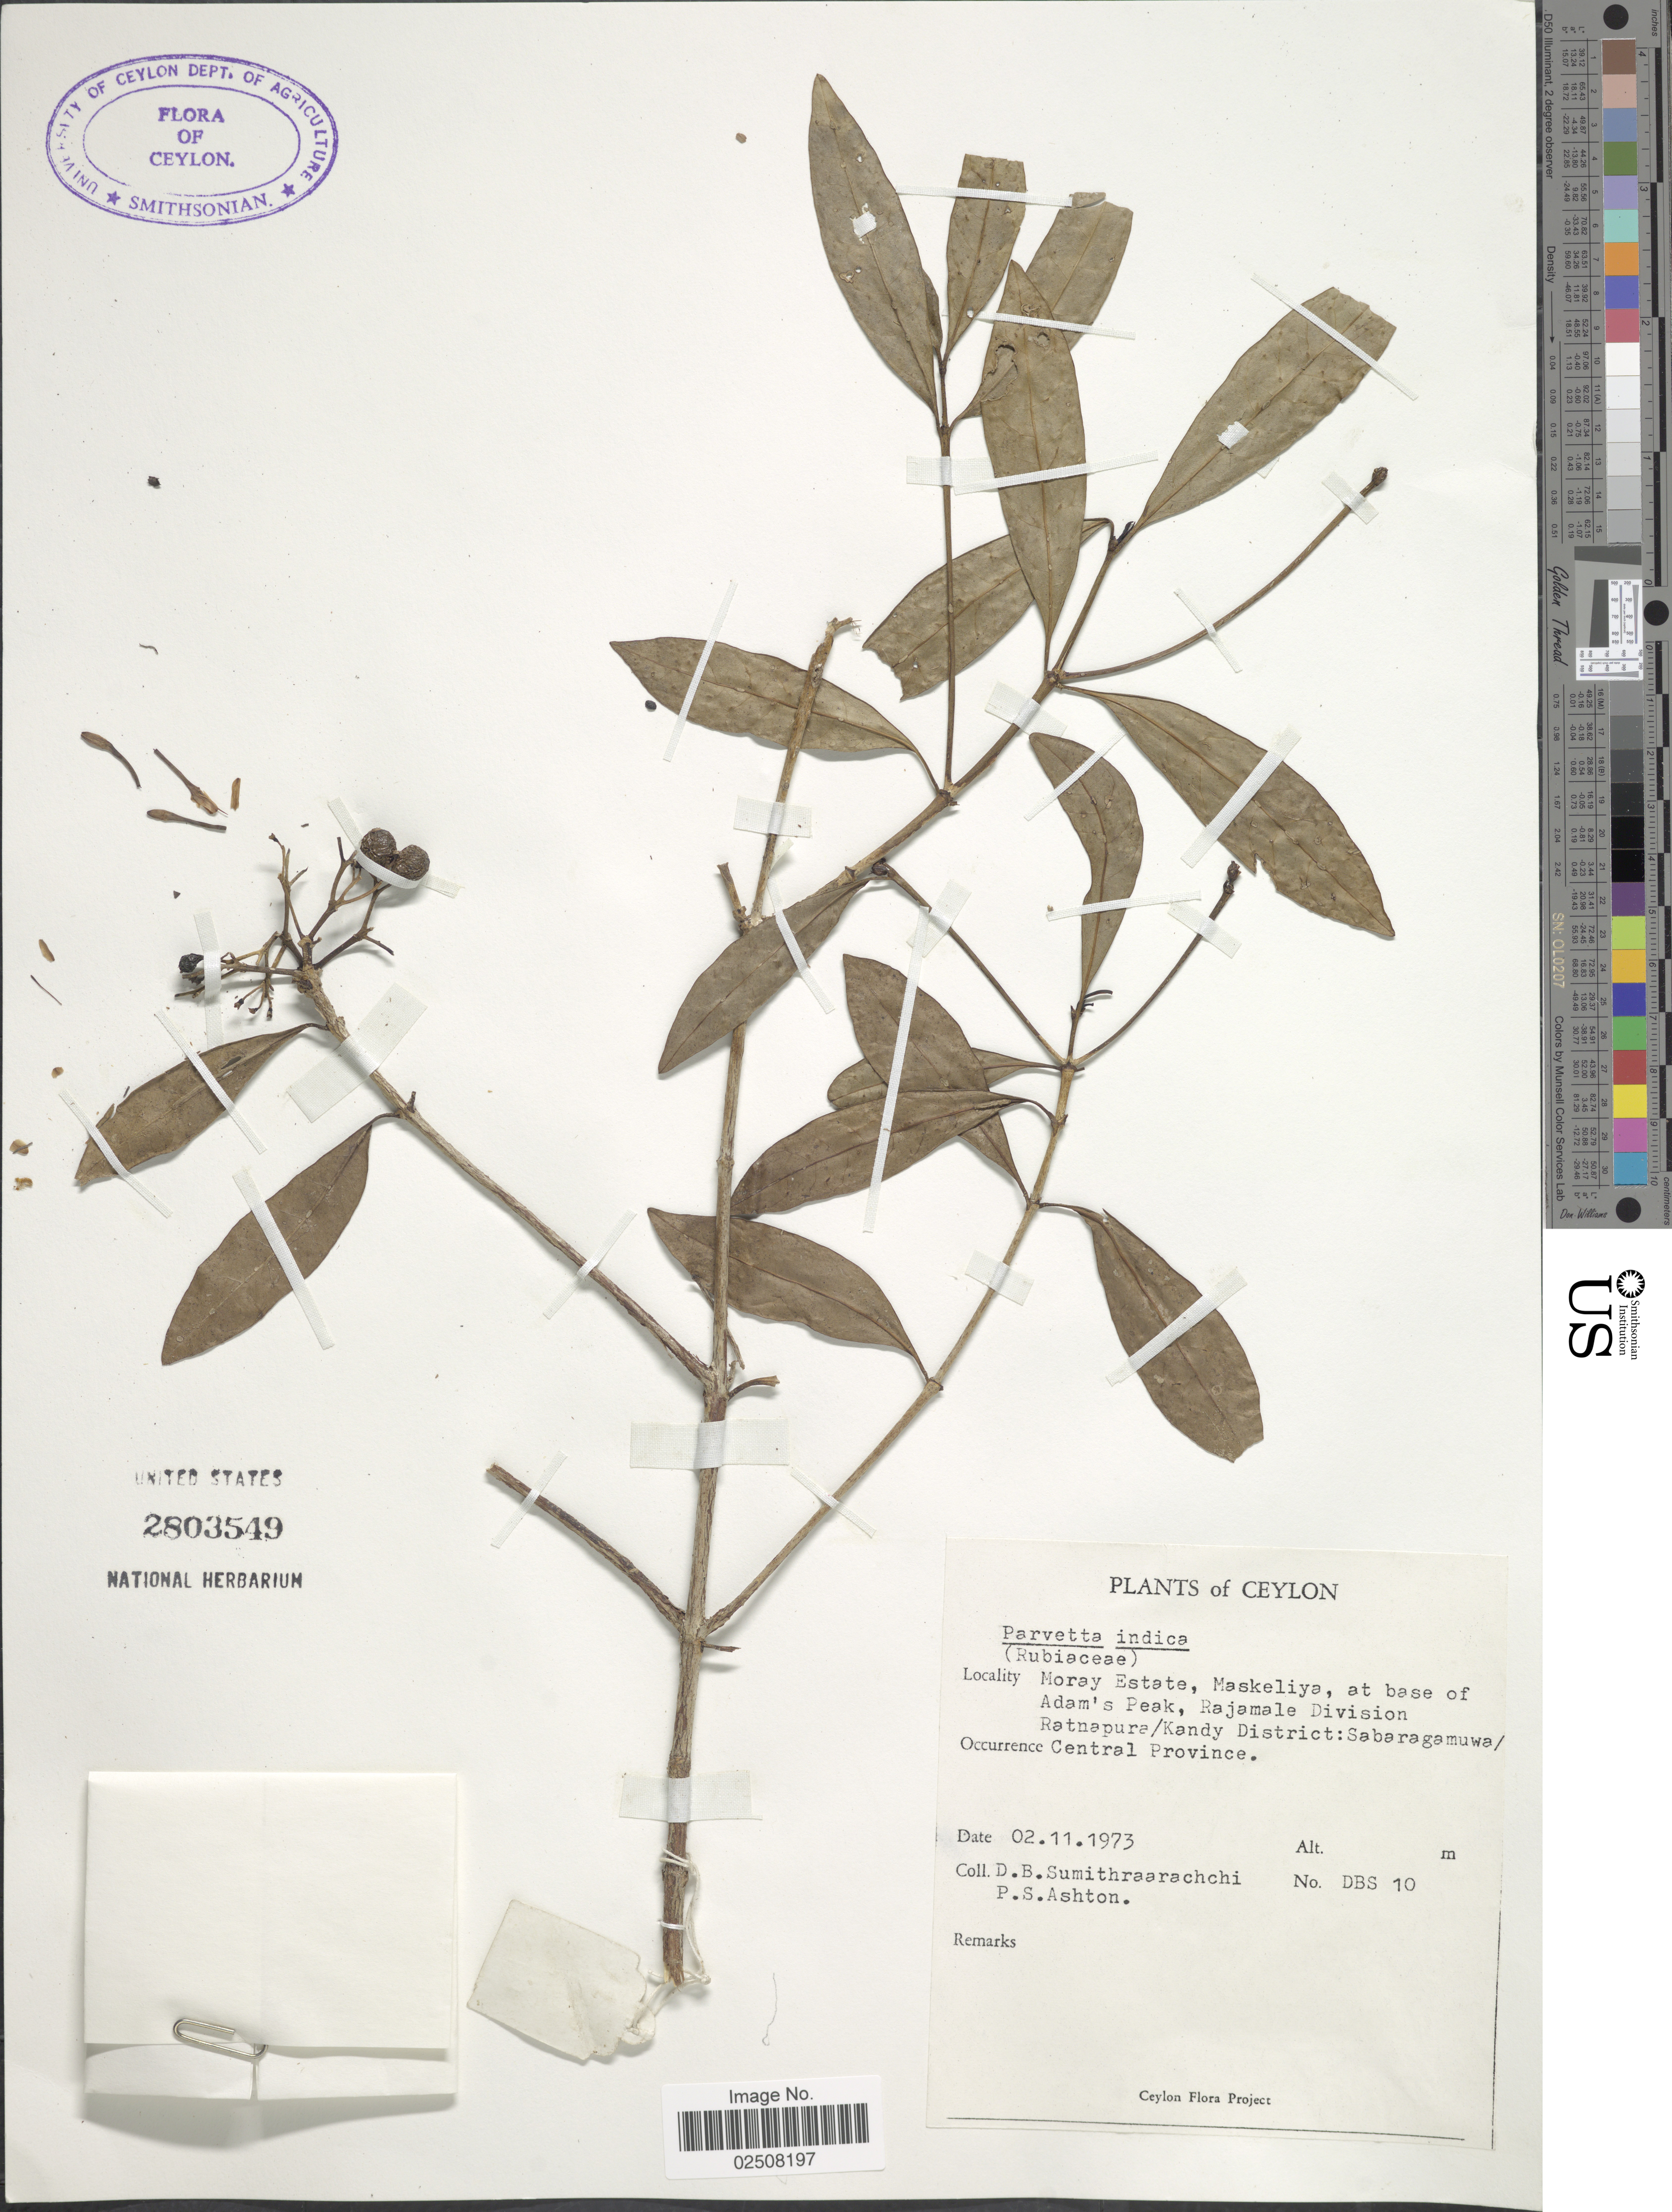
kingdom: Plantae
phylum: Tracheophyta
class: Magnoliopsida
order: Gentianales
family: Rubiaceae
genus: Pavetta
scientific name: Pavetta indica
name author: L.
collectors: D. B. Sumithraarachchi & P. S. Ashton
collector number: DBS 10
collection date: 1973-11-02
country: Sri Lanka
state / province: Central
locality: Ceylon, Moray Estate, Maskeliya, at base of Adam's Peak, Rajamale Division Ratnapura/Kandy District: Sabaragamuwa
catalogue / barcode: US 2803549